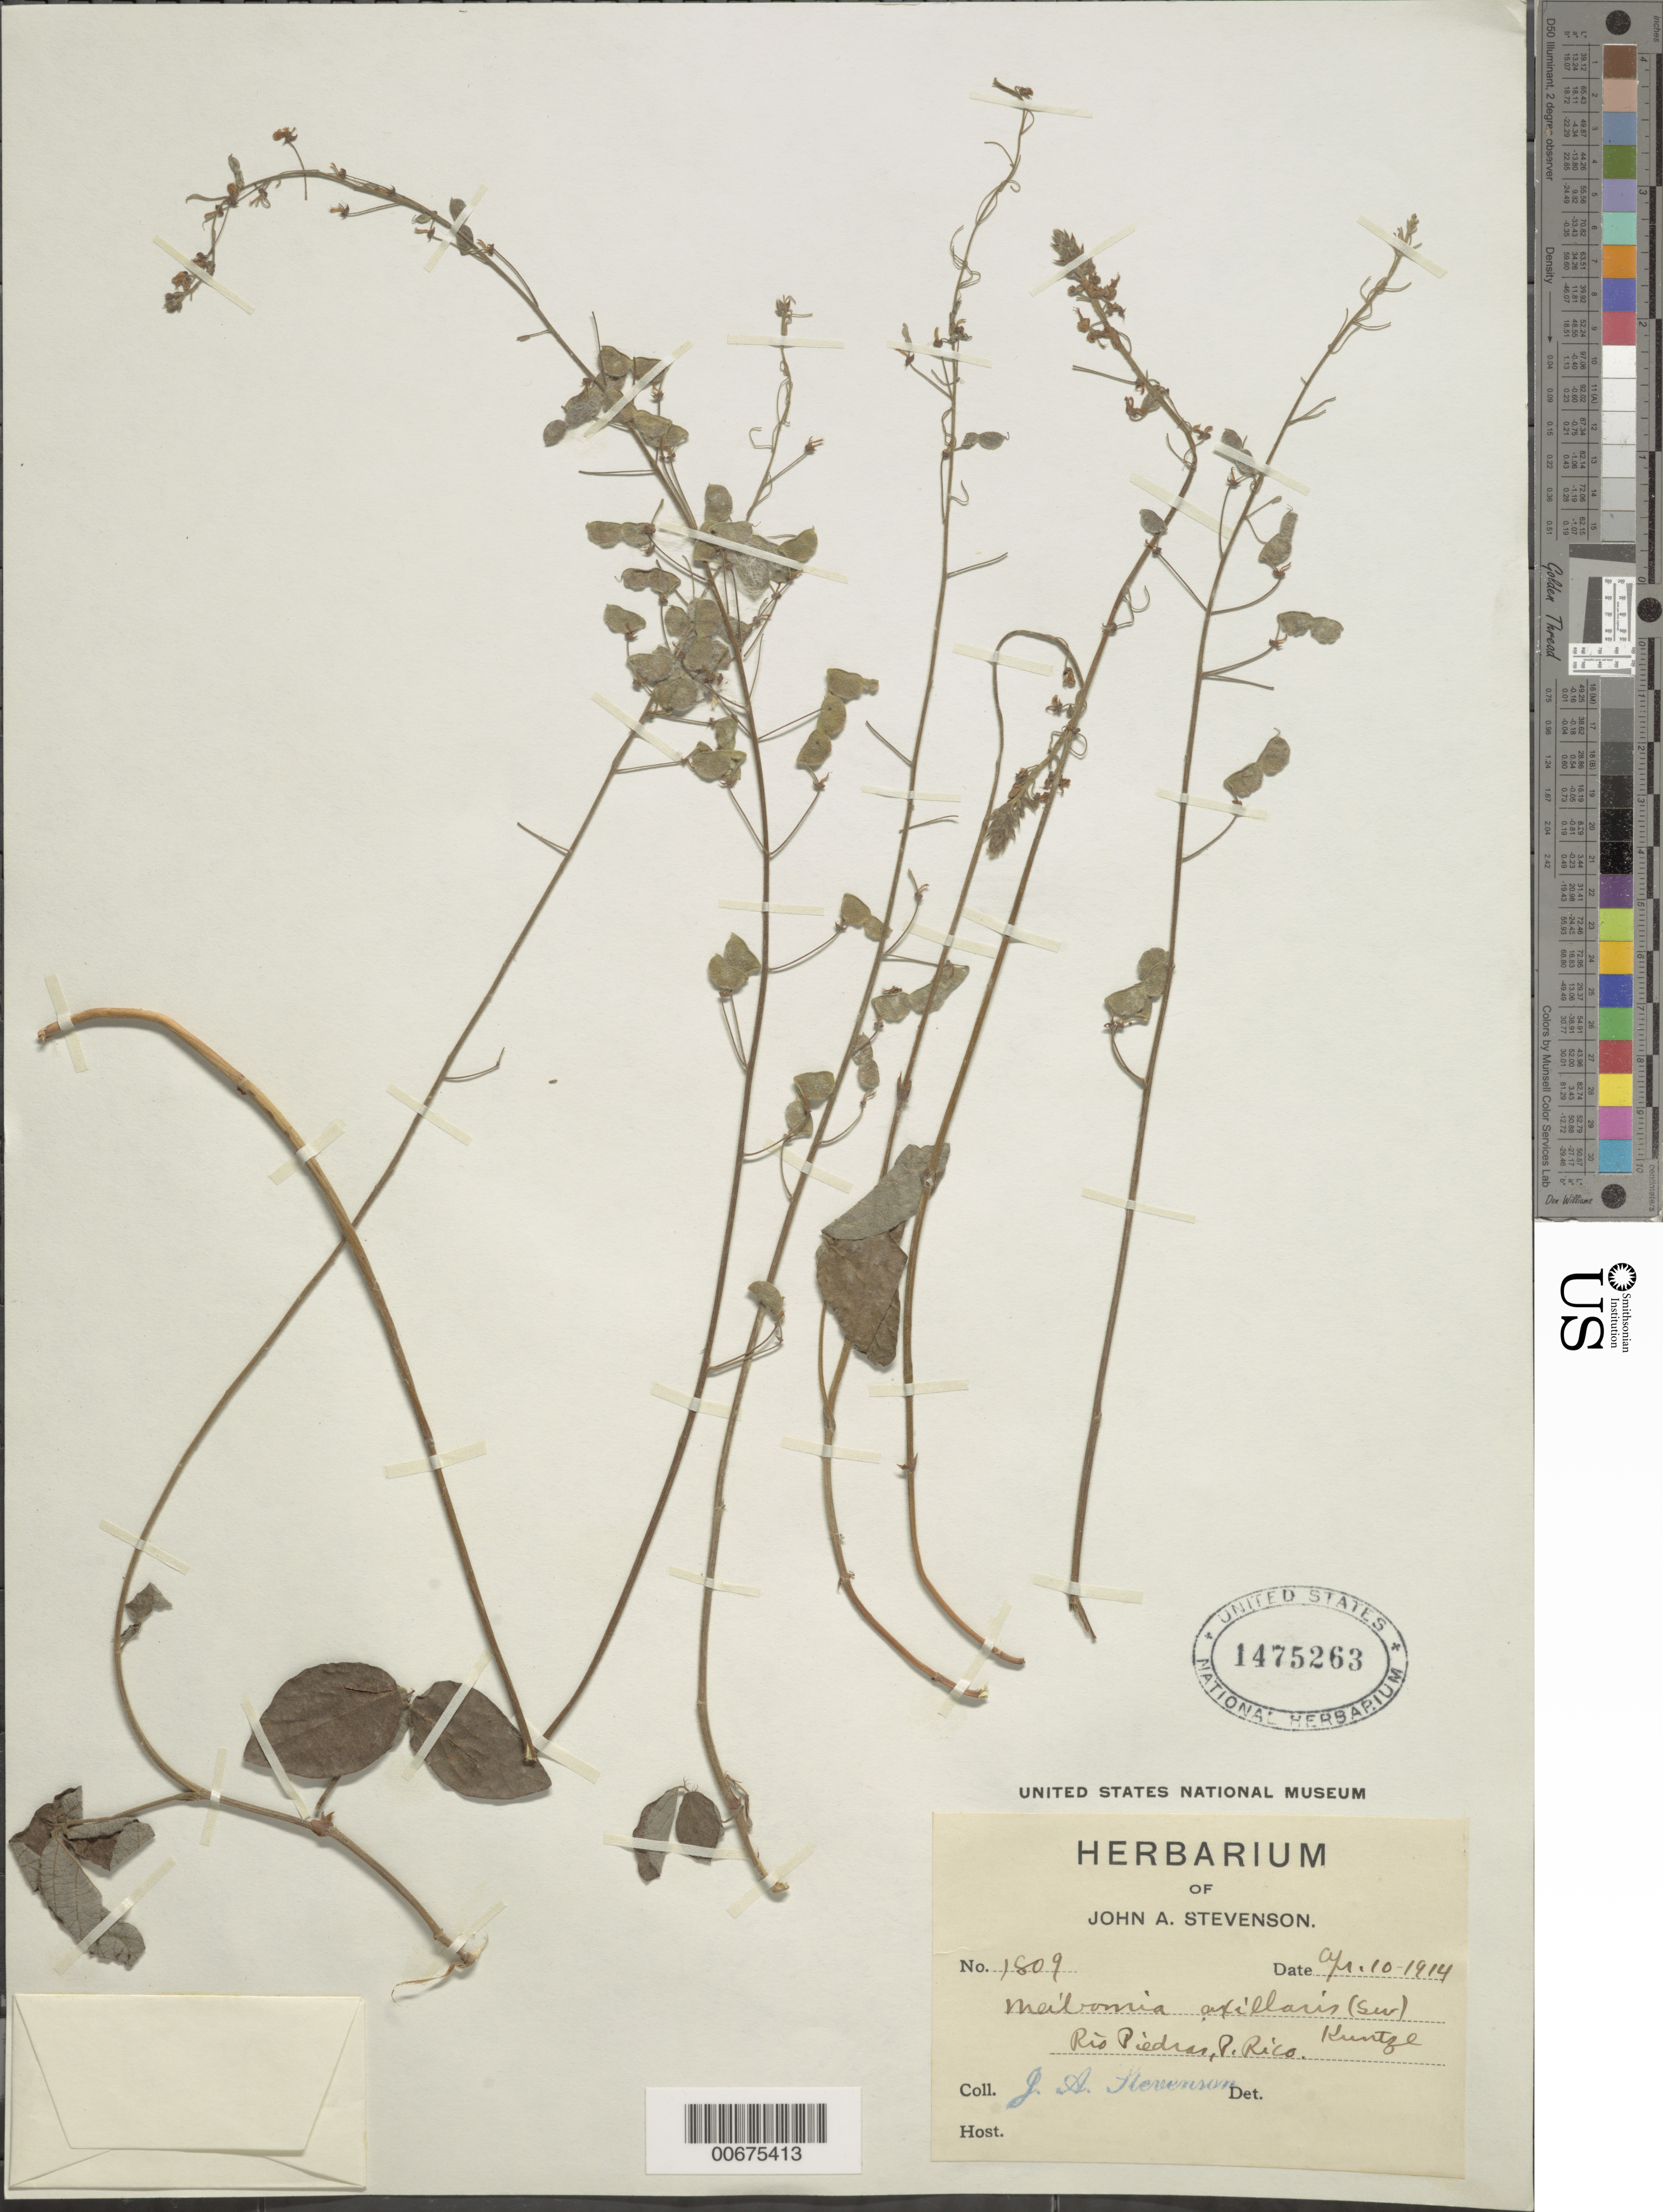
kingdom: Plantae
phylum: Tracheophyta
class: Magnoliopsida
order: Fabales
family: Fabaceae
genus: Desmodium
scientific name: Desmodium axillare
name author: (Sw.) DC.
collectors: J. Stevenson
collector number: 1809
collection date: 1914-04-10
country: Puerto Rico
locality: Rio Piedras, P. Rico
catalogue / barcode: US 1475263